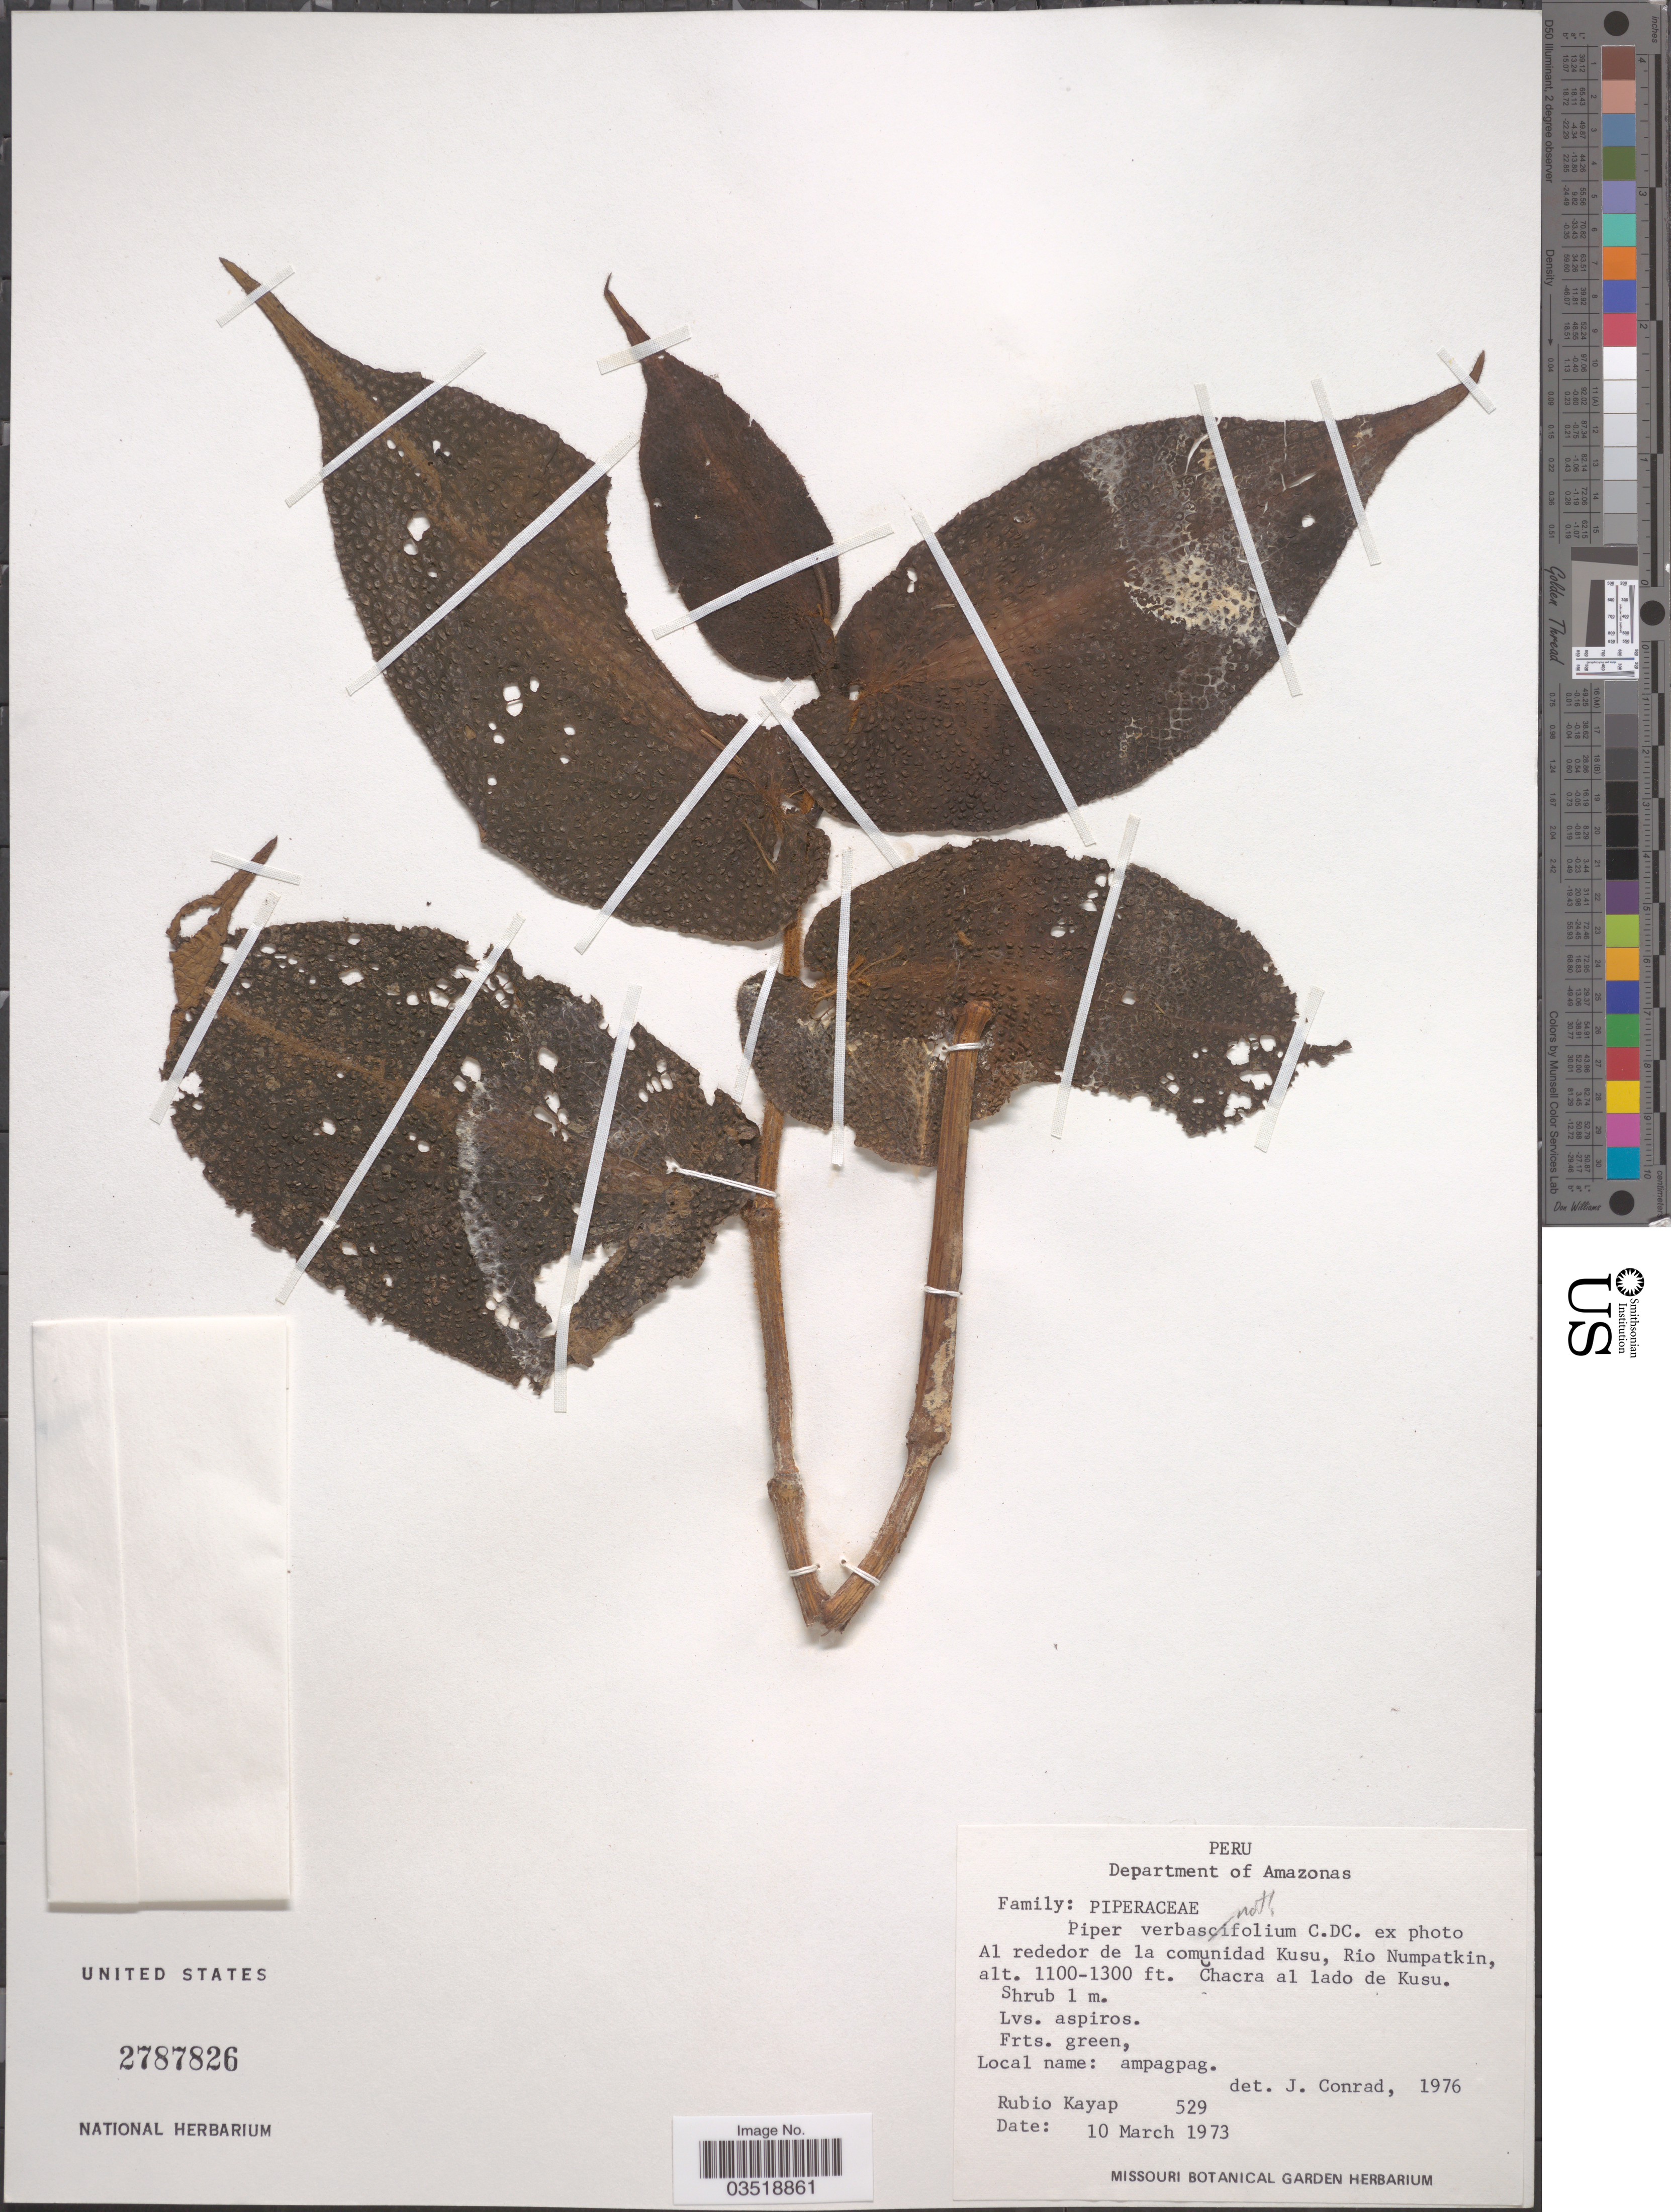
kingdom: Plantae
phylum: Tracheophyta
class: Magnoliopsida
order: Piperales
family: Piperaceae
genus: Piper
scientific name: Piper sp.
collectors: R. Kayap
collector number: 529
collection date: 1973-03-10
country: Peru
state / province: Amazonas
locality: Department of Amazonas. Al rededor de la comunidad Kusu, Río Numpatkin, Chacra al lado de Kusu.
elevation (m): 335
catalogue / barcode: US 2787826